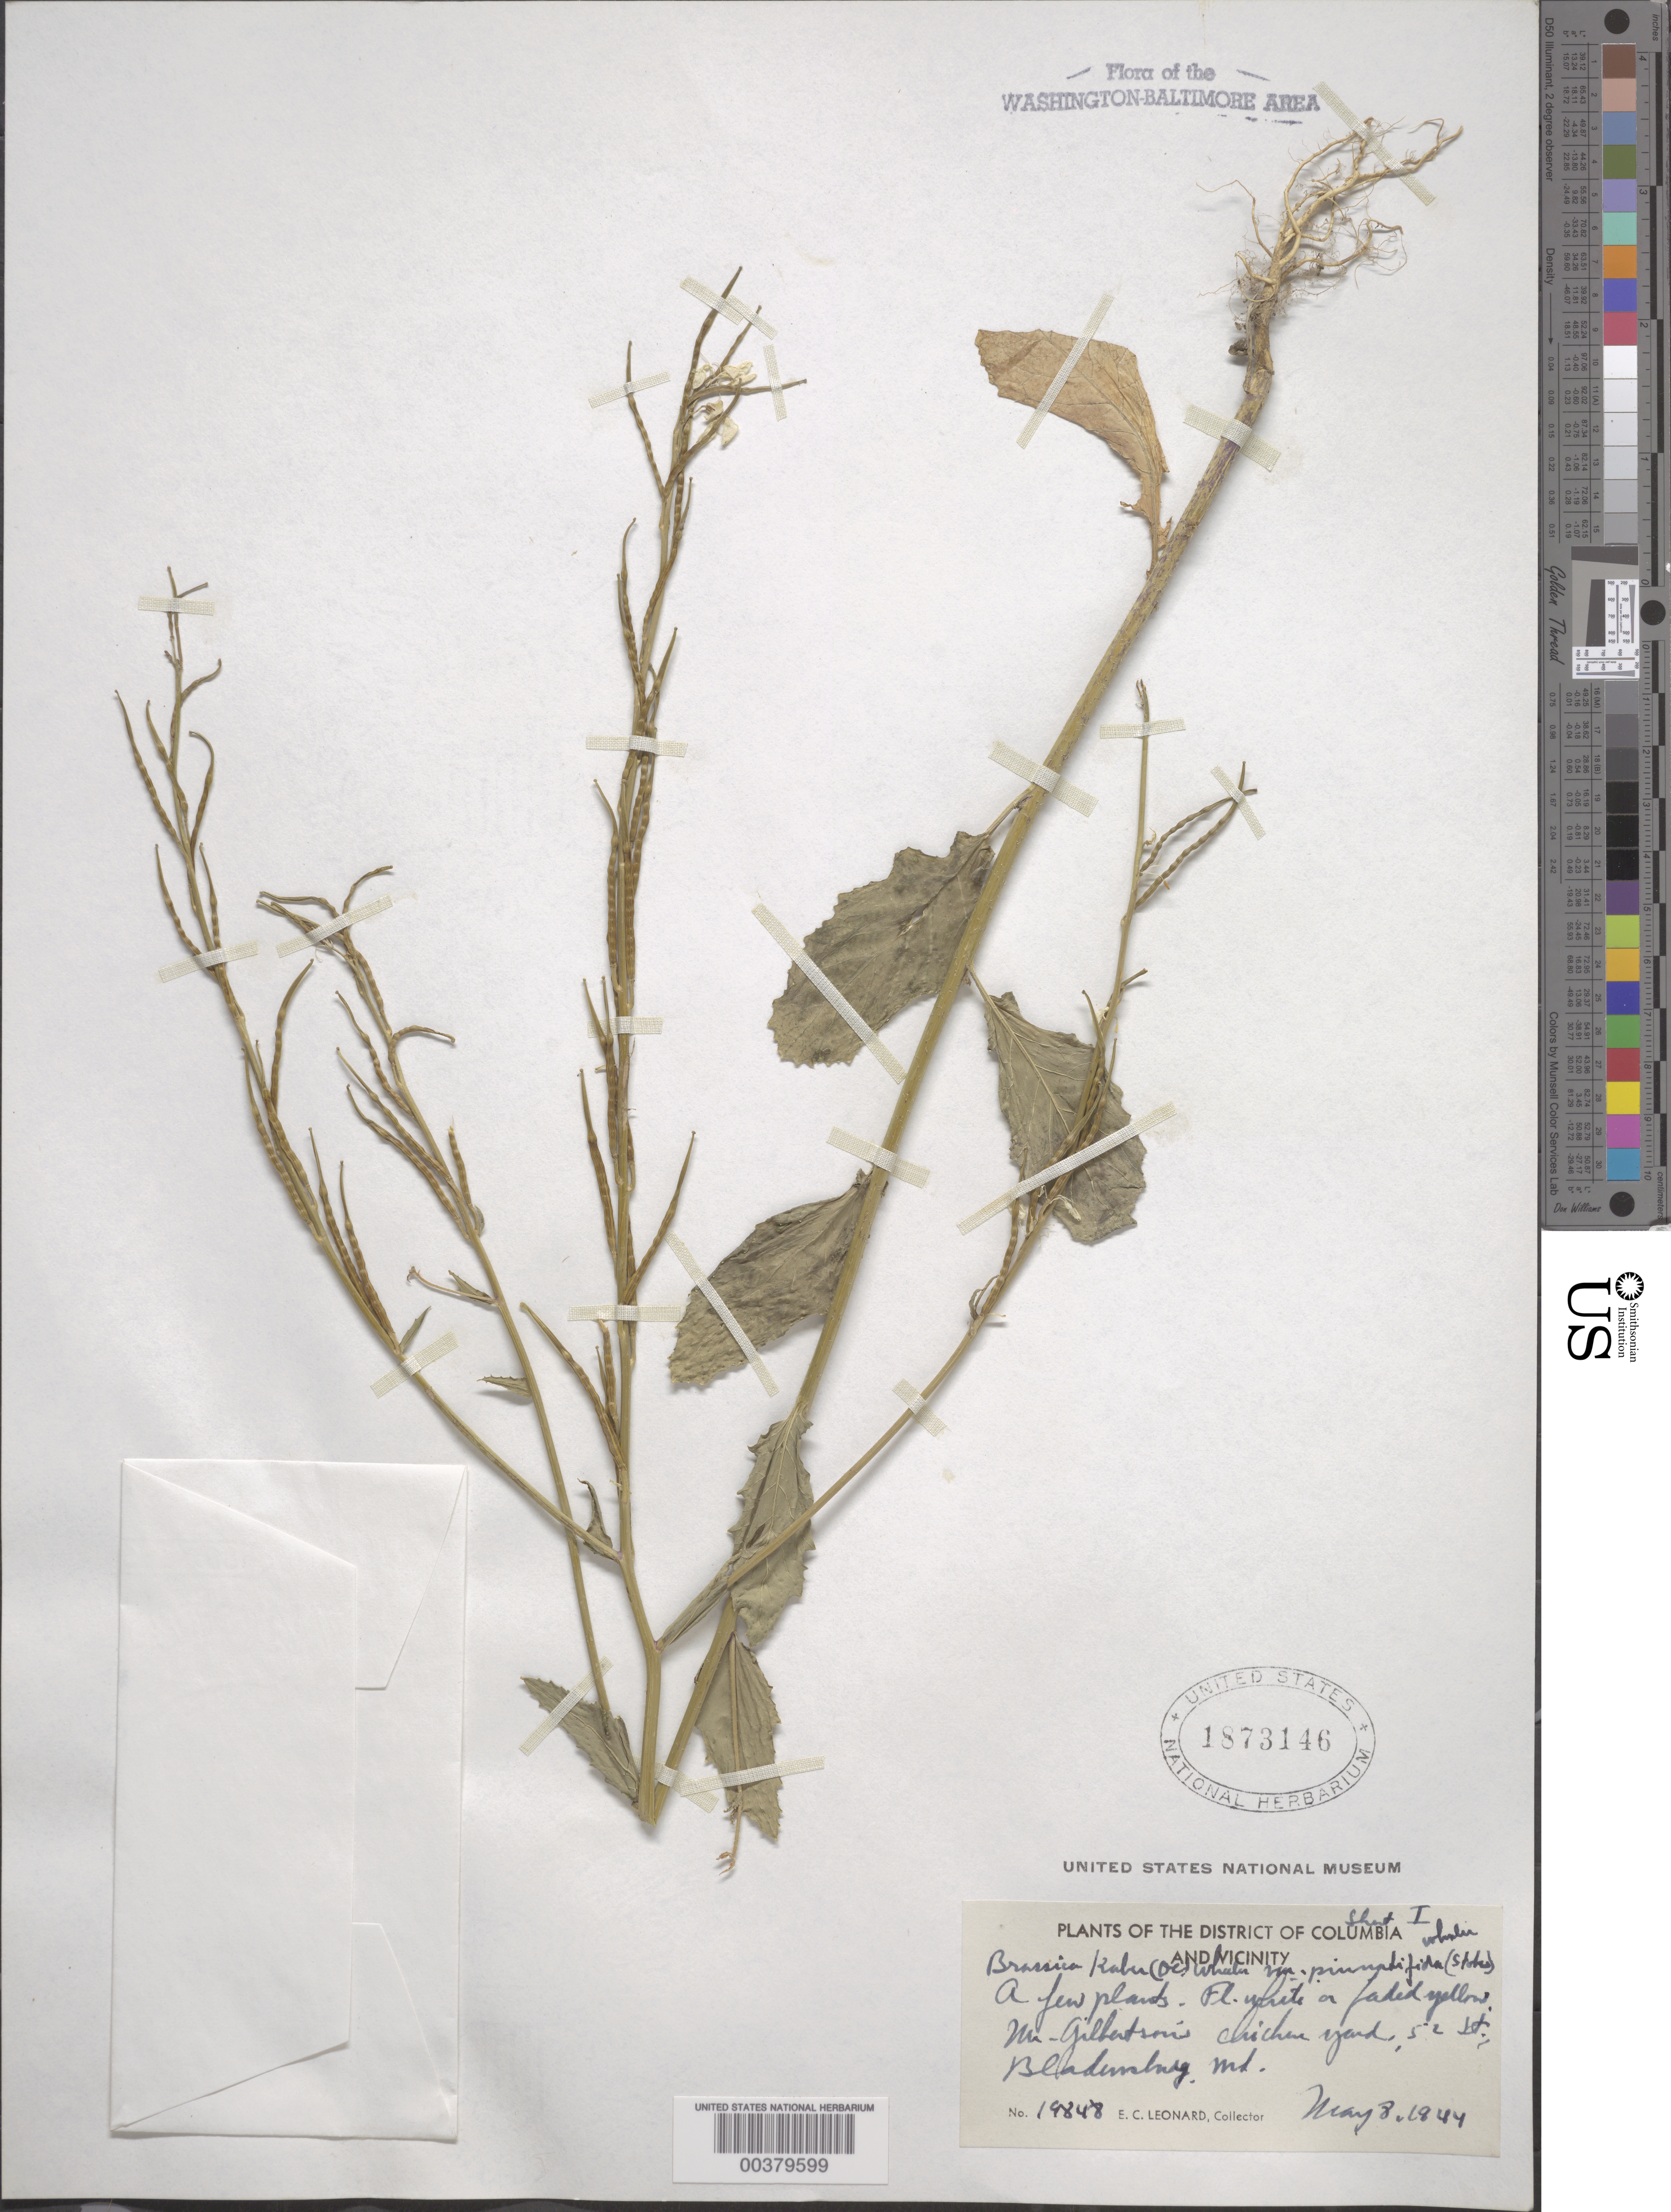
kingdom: Plantae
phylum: Tracheophyta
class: Magnoliopsida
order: Brassicales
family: Brassicaceae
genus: Sinapis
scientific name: Sinapis arvensis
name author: L.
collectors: E. C. Leonard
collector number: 19848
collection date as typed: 08 May 1944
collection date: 1944-05-08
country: United States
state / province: Maryland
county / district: Prince George's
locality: Bladensburg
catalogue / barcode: US 1873146